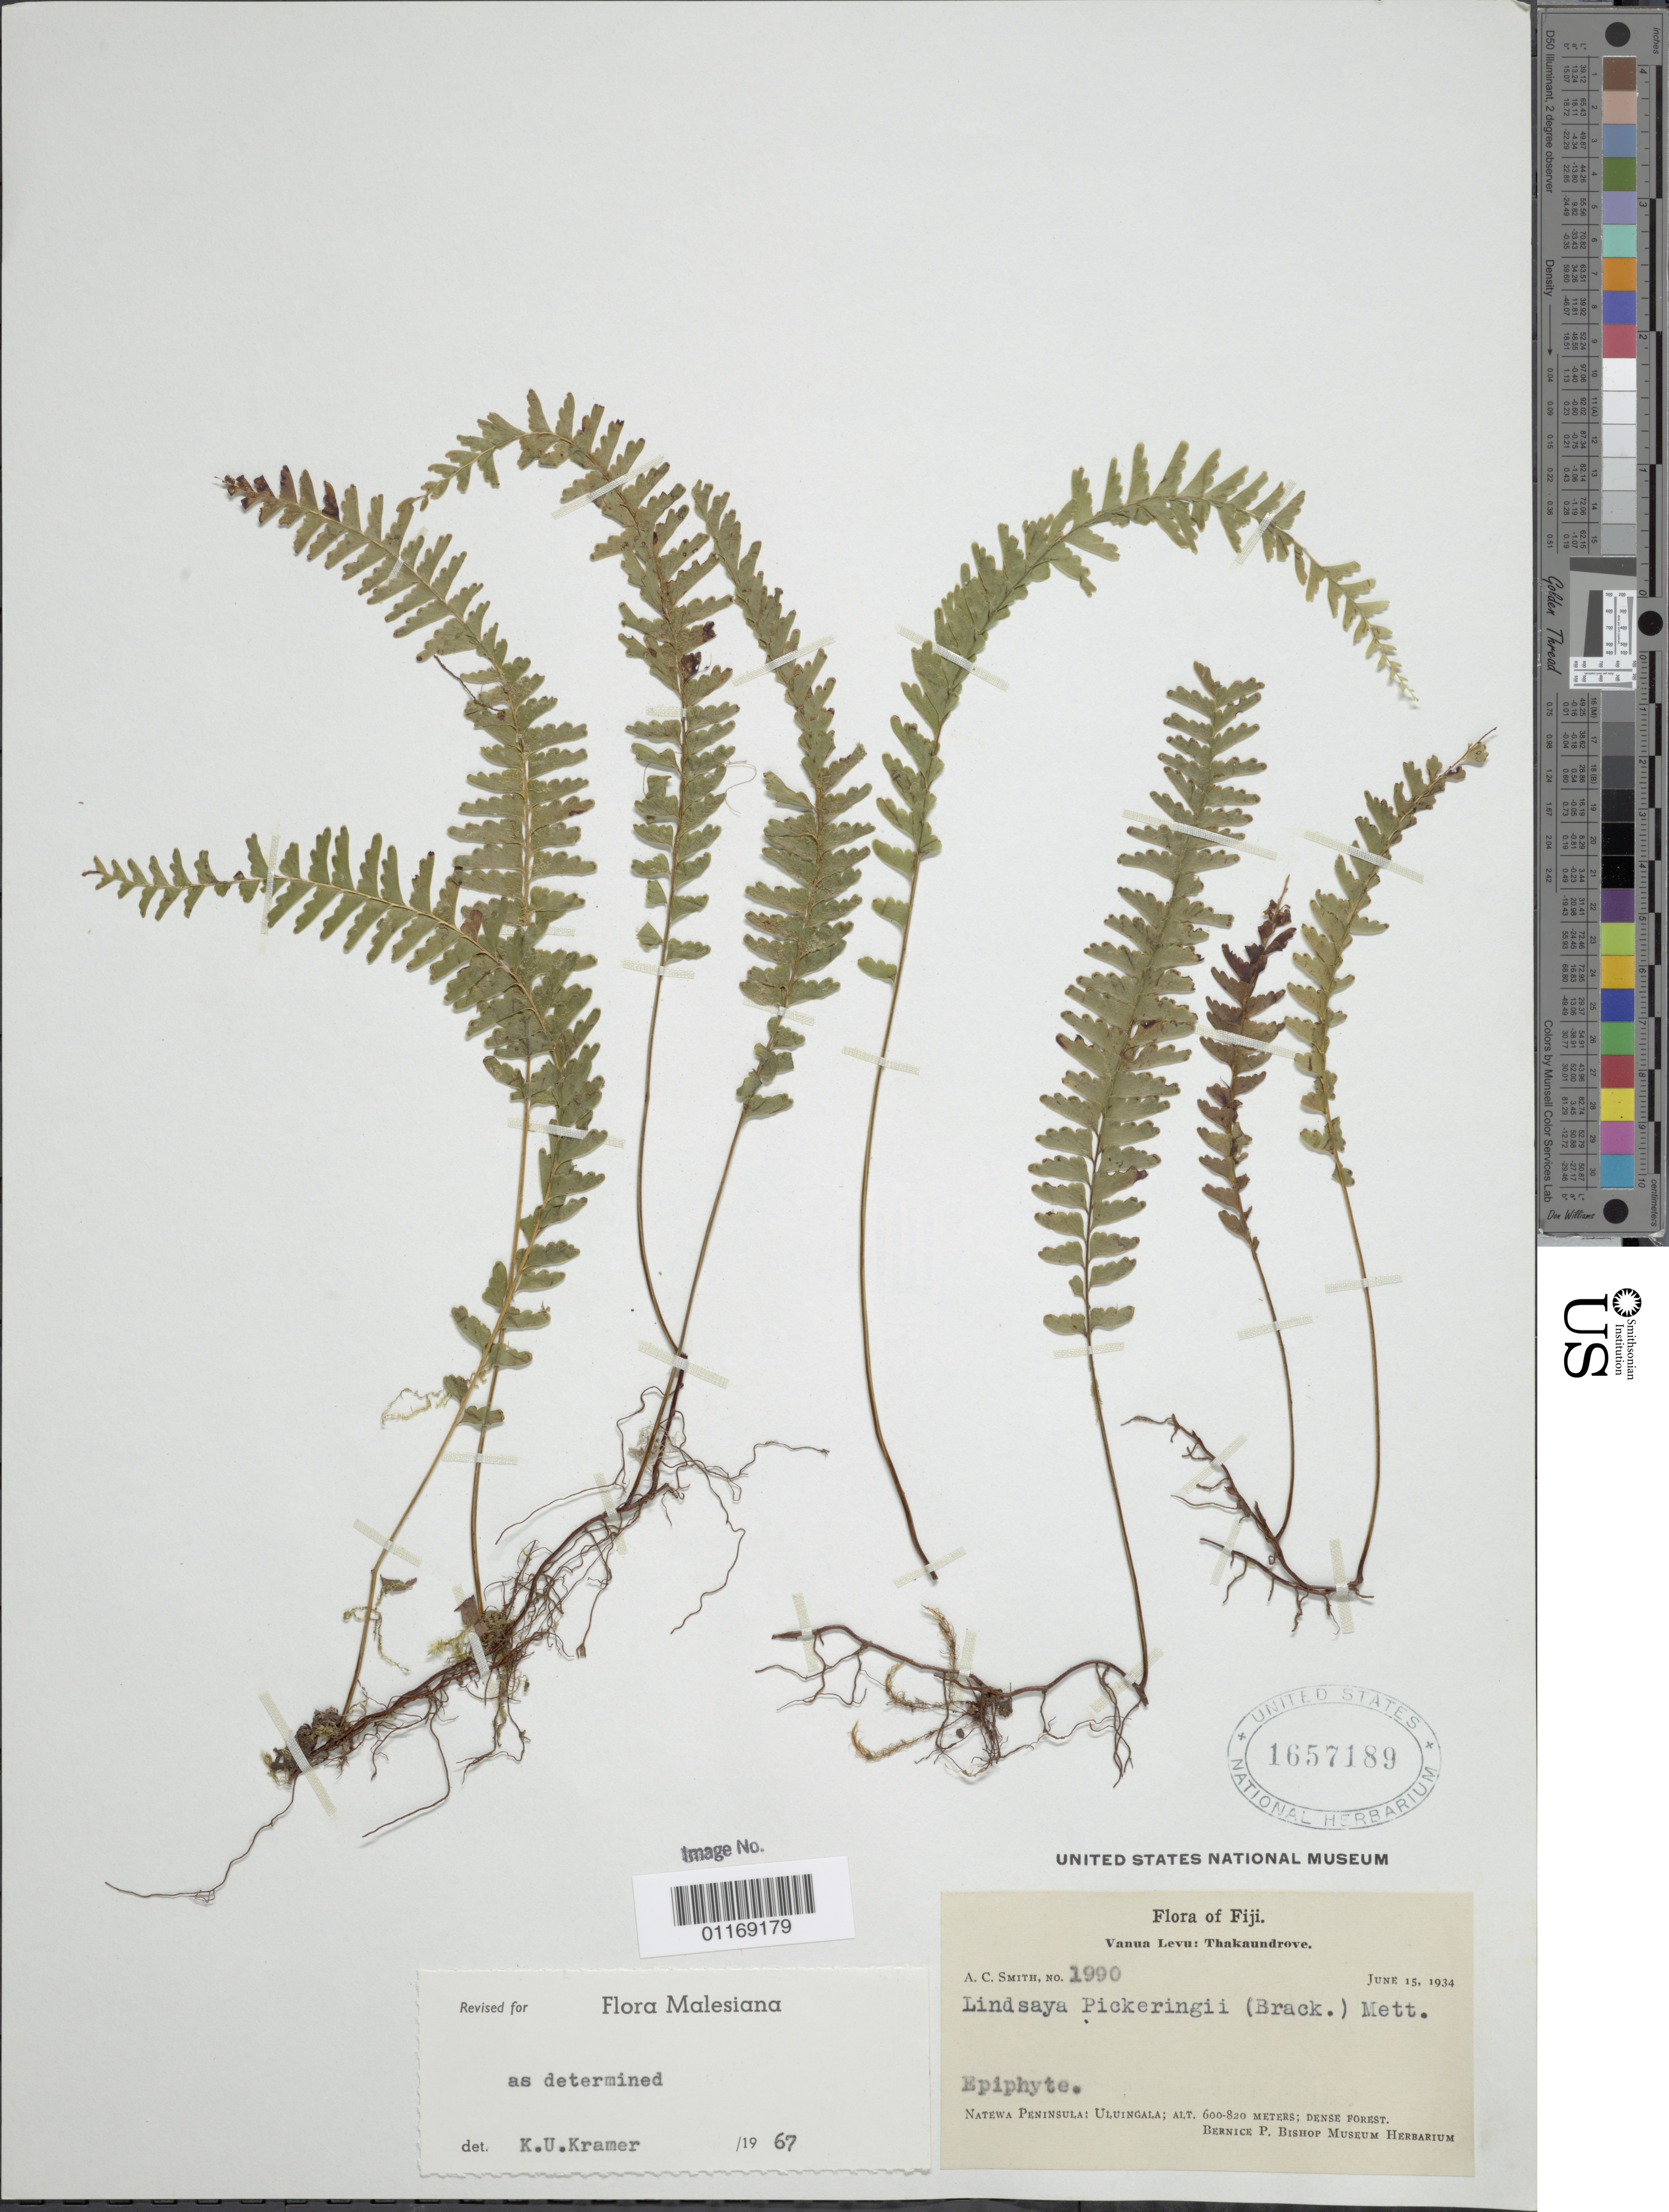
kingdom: Plantae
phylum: Tracheophyta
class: Polypodiopsida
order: Polypodiales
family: Lindsaeaceae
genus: Lindsaea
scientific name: Lindsaea pickeringii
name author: (Brack.) Mett.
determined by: Kramer, K. U.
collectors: A. C. Smith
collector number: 1990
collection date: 1934-06-15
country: Fiji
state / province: Vanua Levu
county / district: Thakaundrove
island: Vanua Levu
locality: Natewa Peninsula Uluingala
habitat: Dense forest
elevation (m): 600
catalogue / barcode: US 1657189